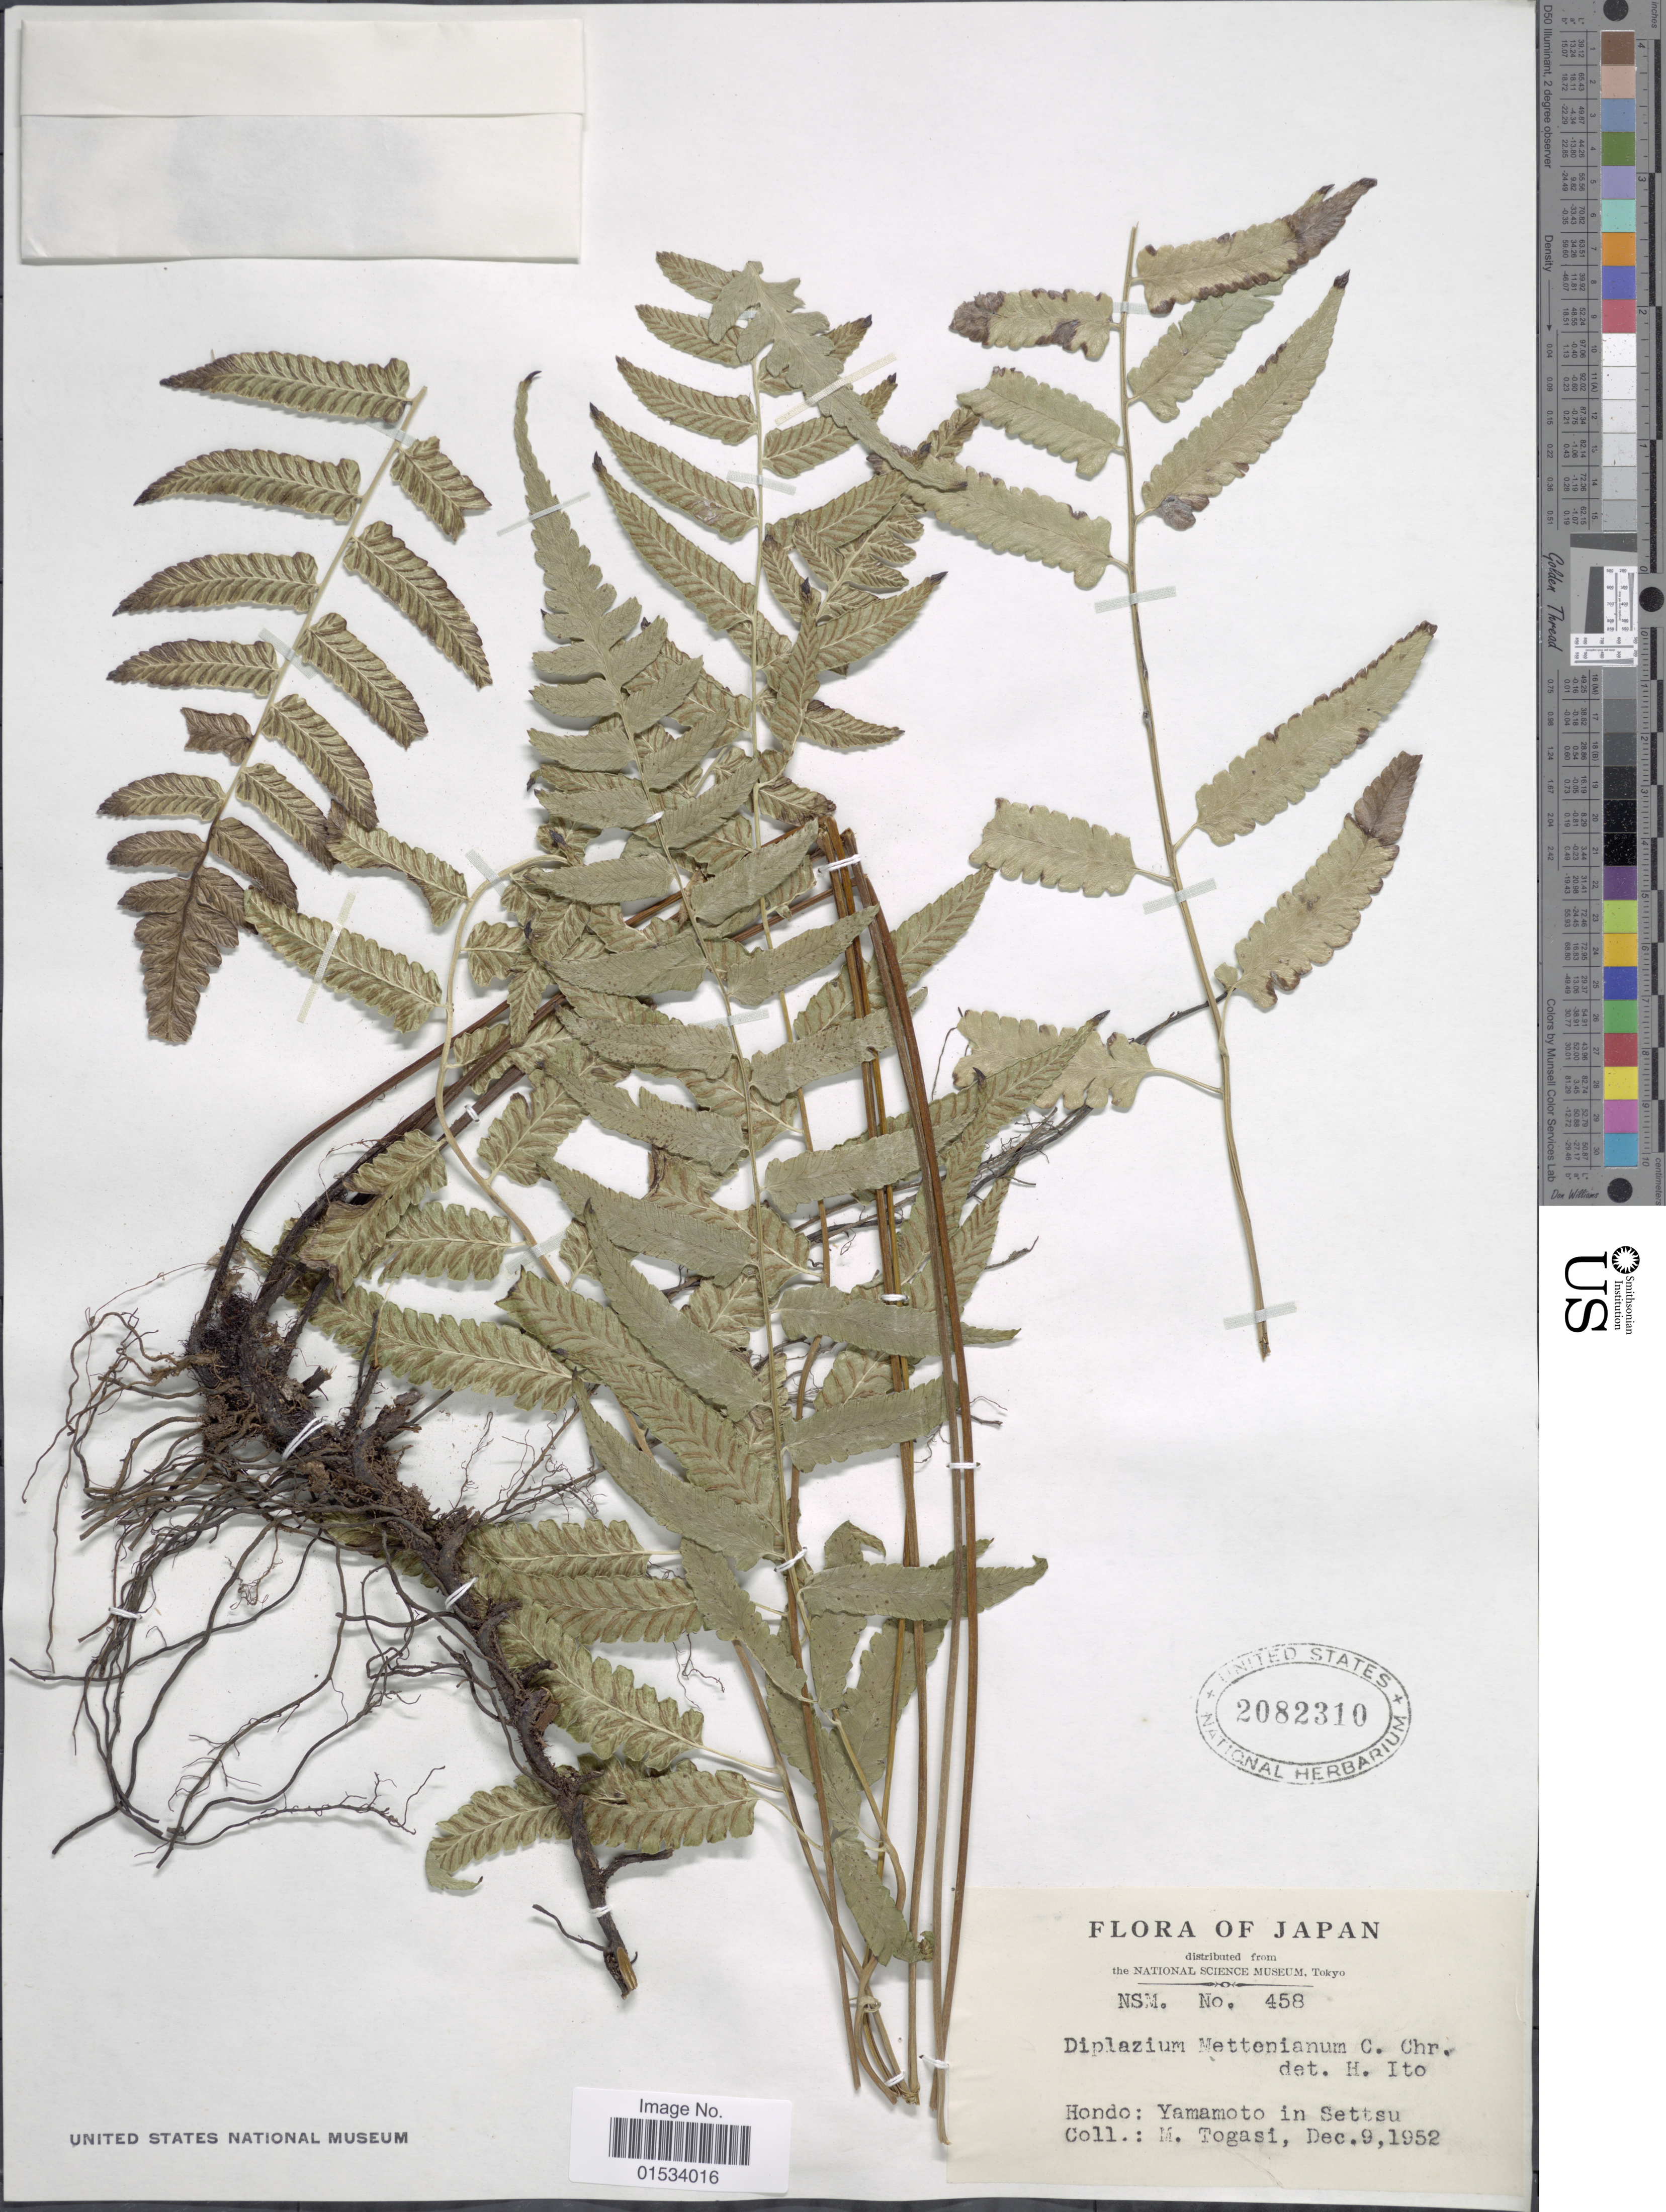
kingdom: Plantae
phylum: Tracheophyta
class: Polypodiopsida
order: Polypodiales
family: Athyriaceae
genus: Diplazium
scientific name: Diplazium mettenianum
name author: (Miq.) C. Chr.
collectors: M. Togasi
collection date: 1952-12-09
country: Japan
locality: Hondo: Yamamoto in Settsu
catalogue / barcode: US 2082310